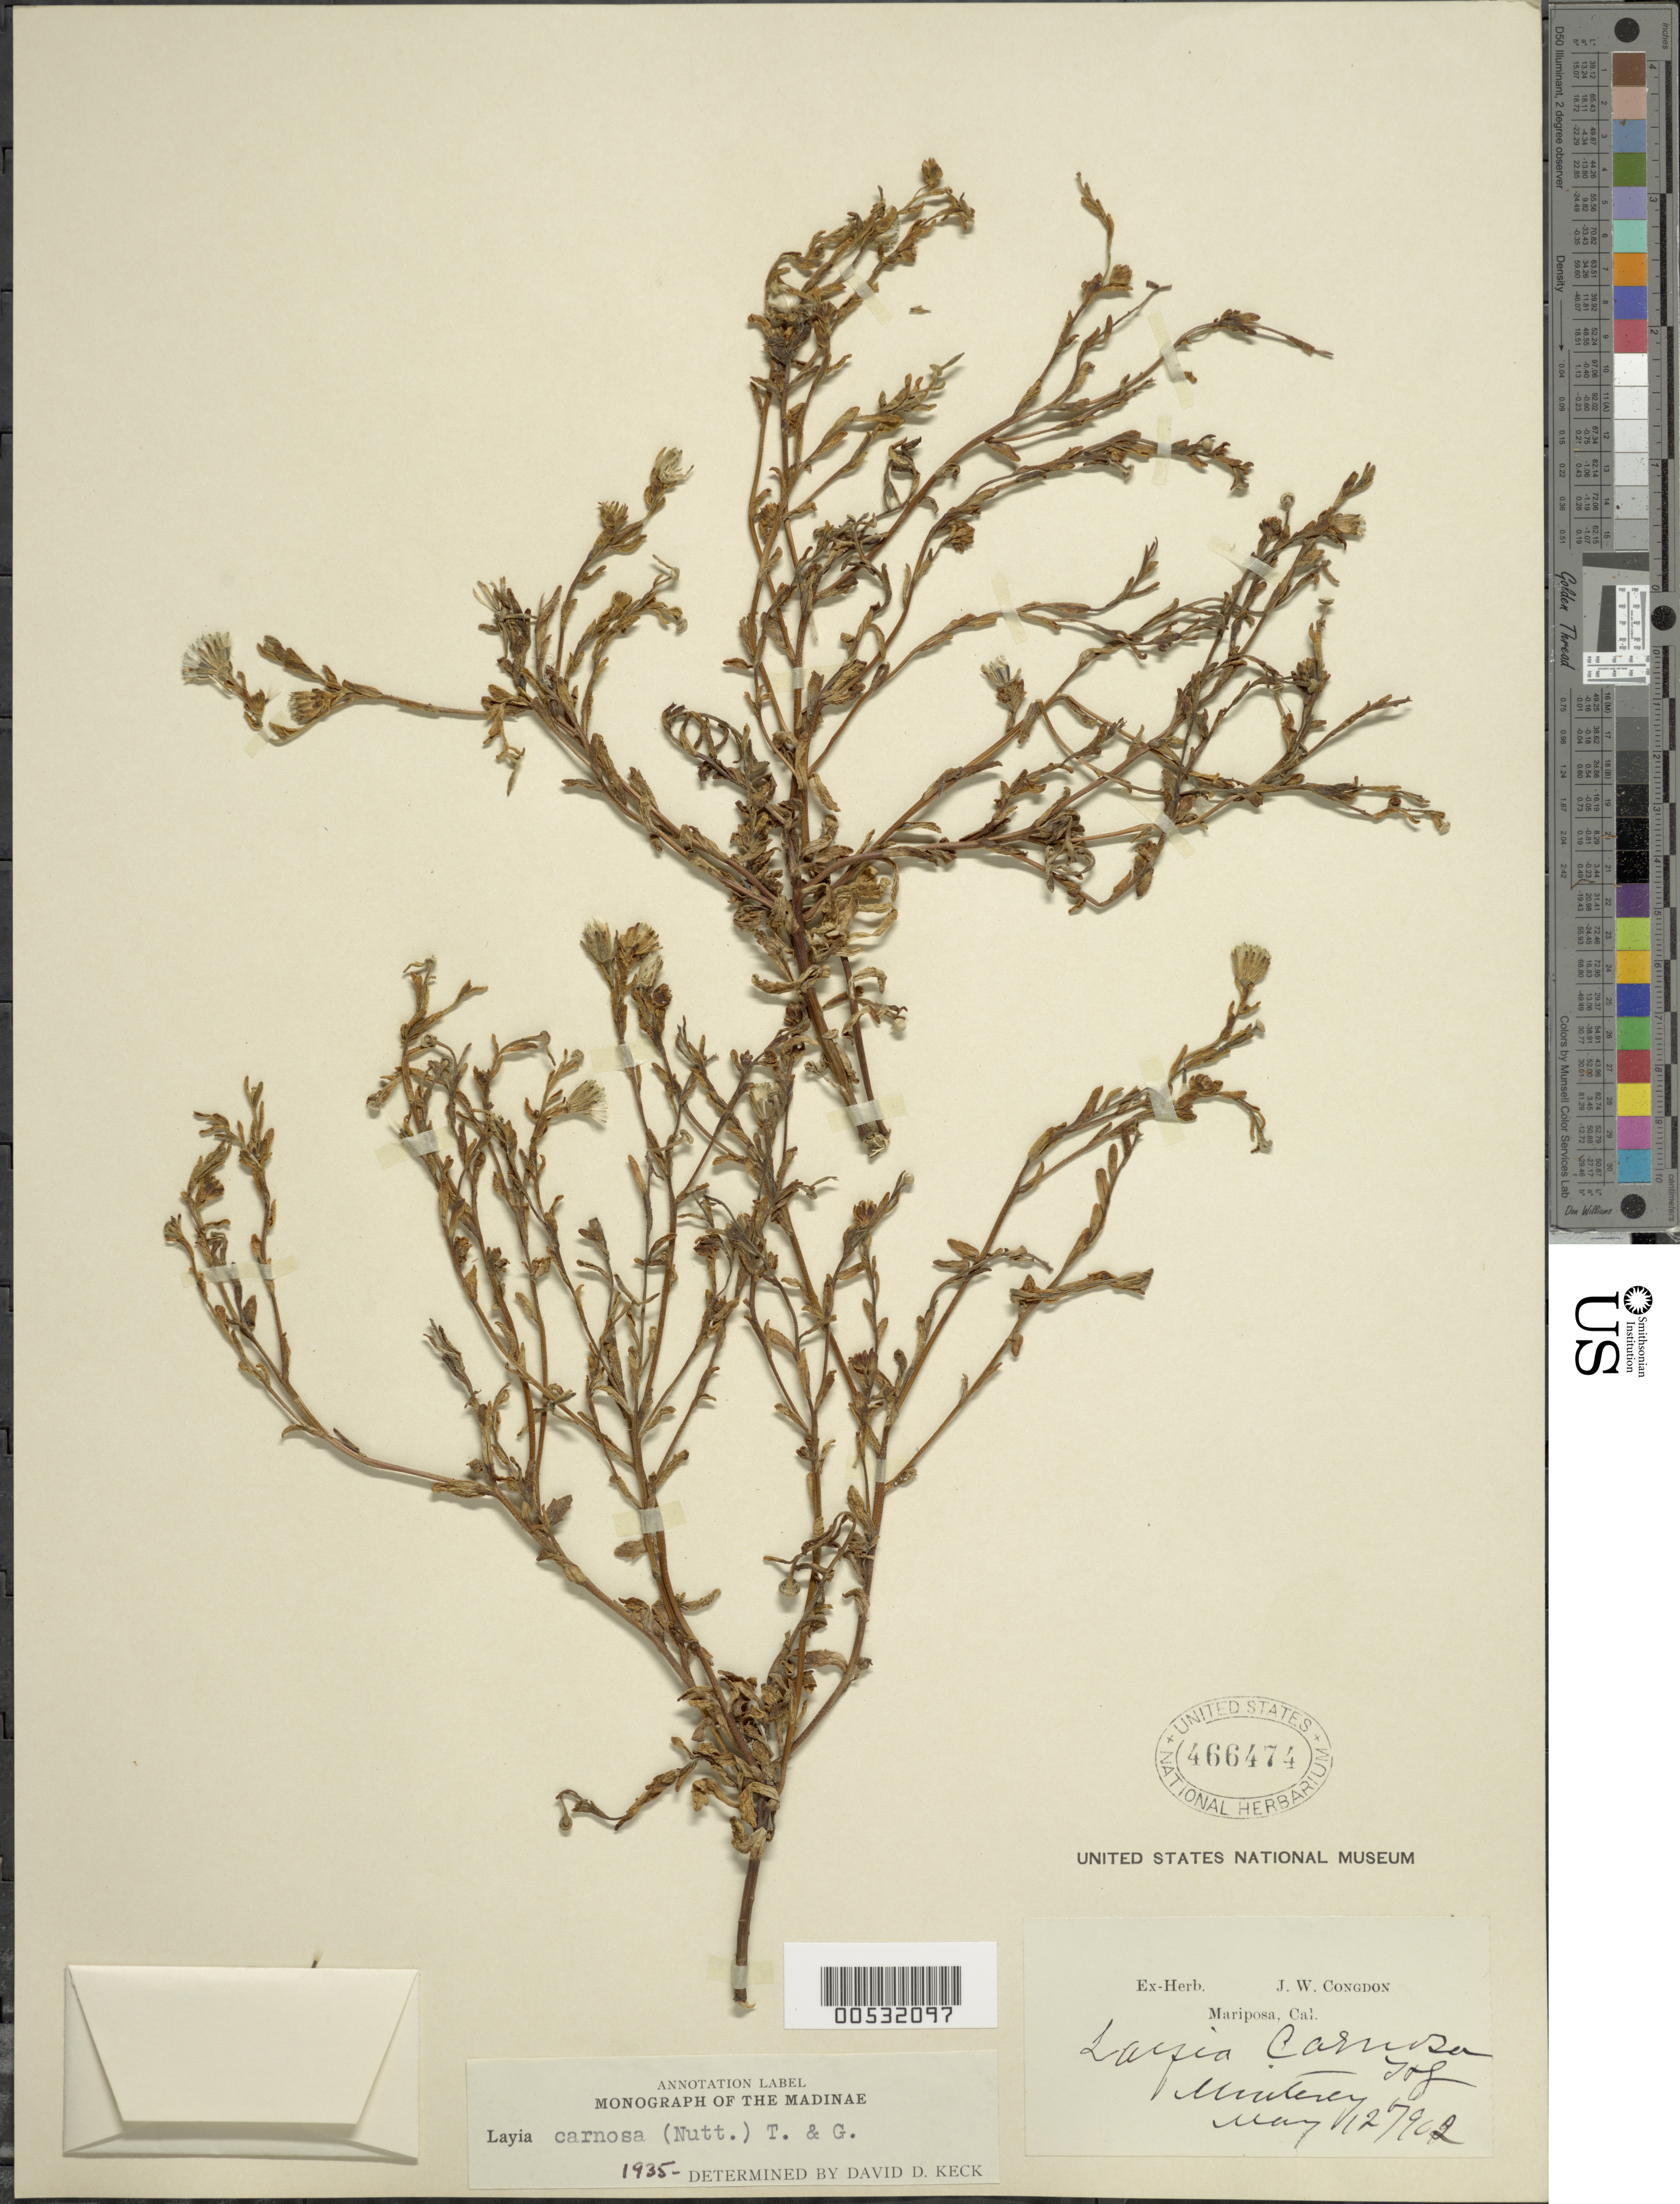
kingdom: Plantae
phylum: Tracheophyta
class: Magnoliopsida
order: Asterales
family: Asteraceae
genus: Layia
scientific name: Layia carnosa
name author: Torr. & A. Gray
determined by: Keck, David D.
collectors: J. W. Congdon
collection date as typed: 12 May 1902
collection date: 1902-05-12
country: United States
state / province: California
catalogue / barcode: US 466474